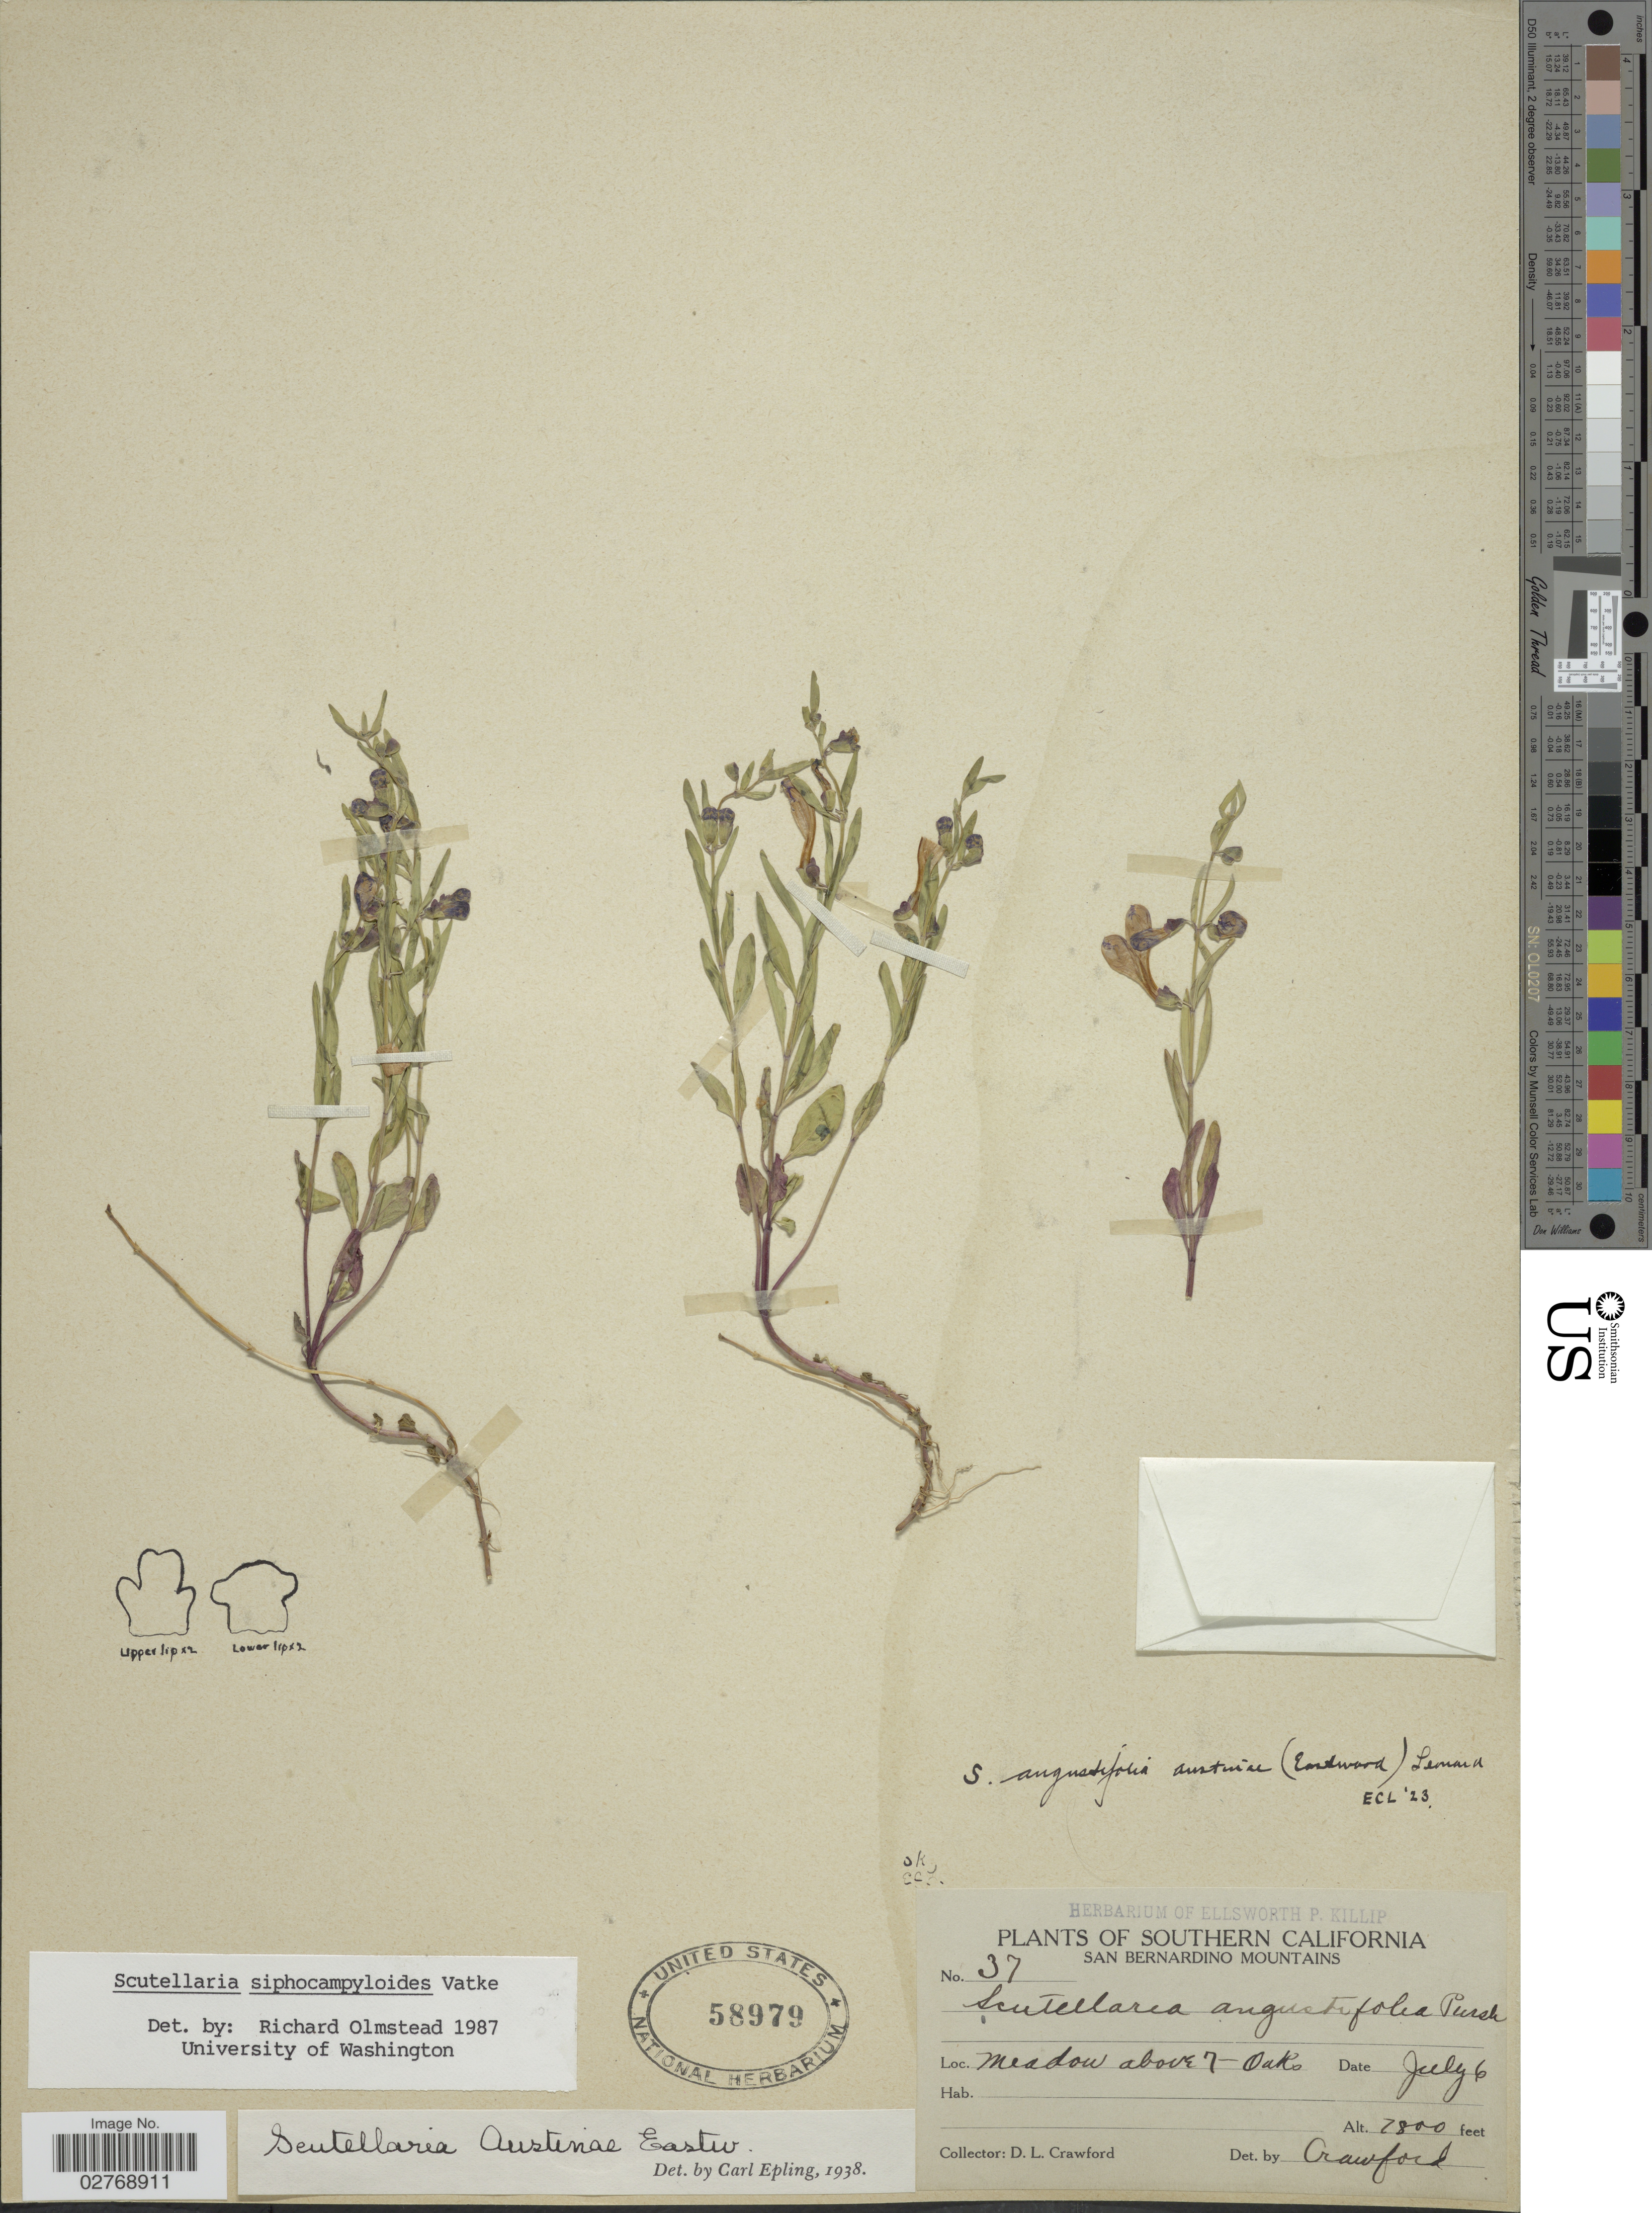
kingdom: Plantae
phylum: Tracheophyta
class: Magnoliopsida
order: Lamiales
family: Lamiaceae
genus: Scutellaria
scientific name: Scutellaria siphocampyloides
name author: Vatke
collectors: D. L. Crawford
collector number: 37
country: United States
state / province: California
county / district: San Bernardino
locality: Southern California. San Bernardino Mountains. Meadow above 7-Oaks.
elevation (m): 2377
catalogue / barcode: US 58979